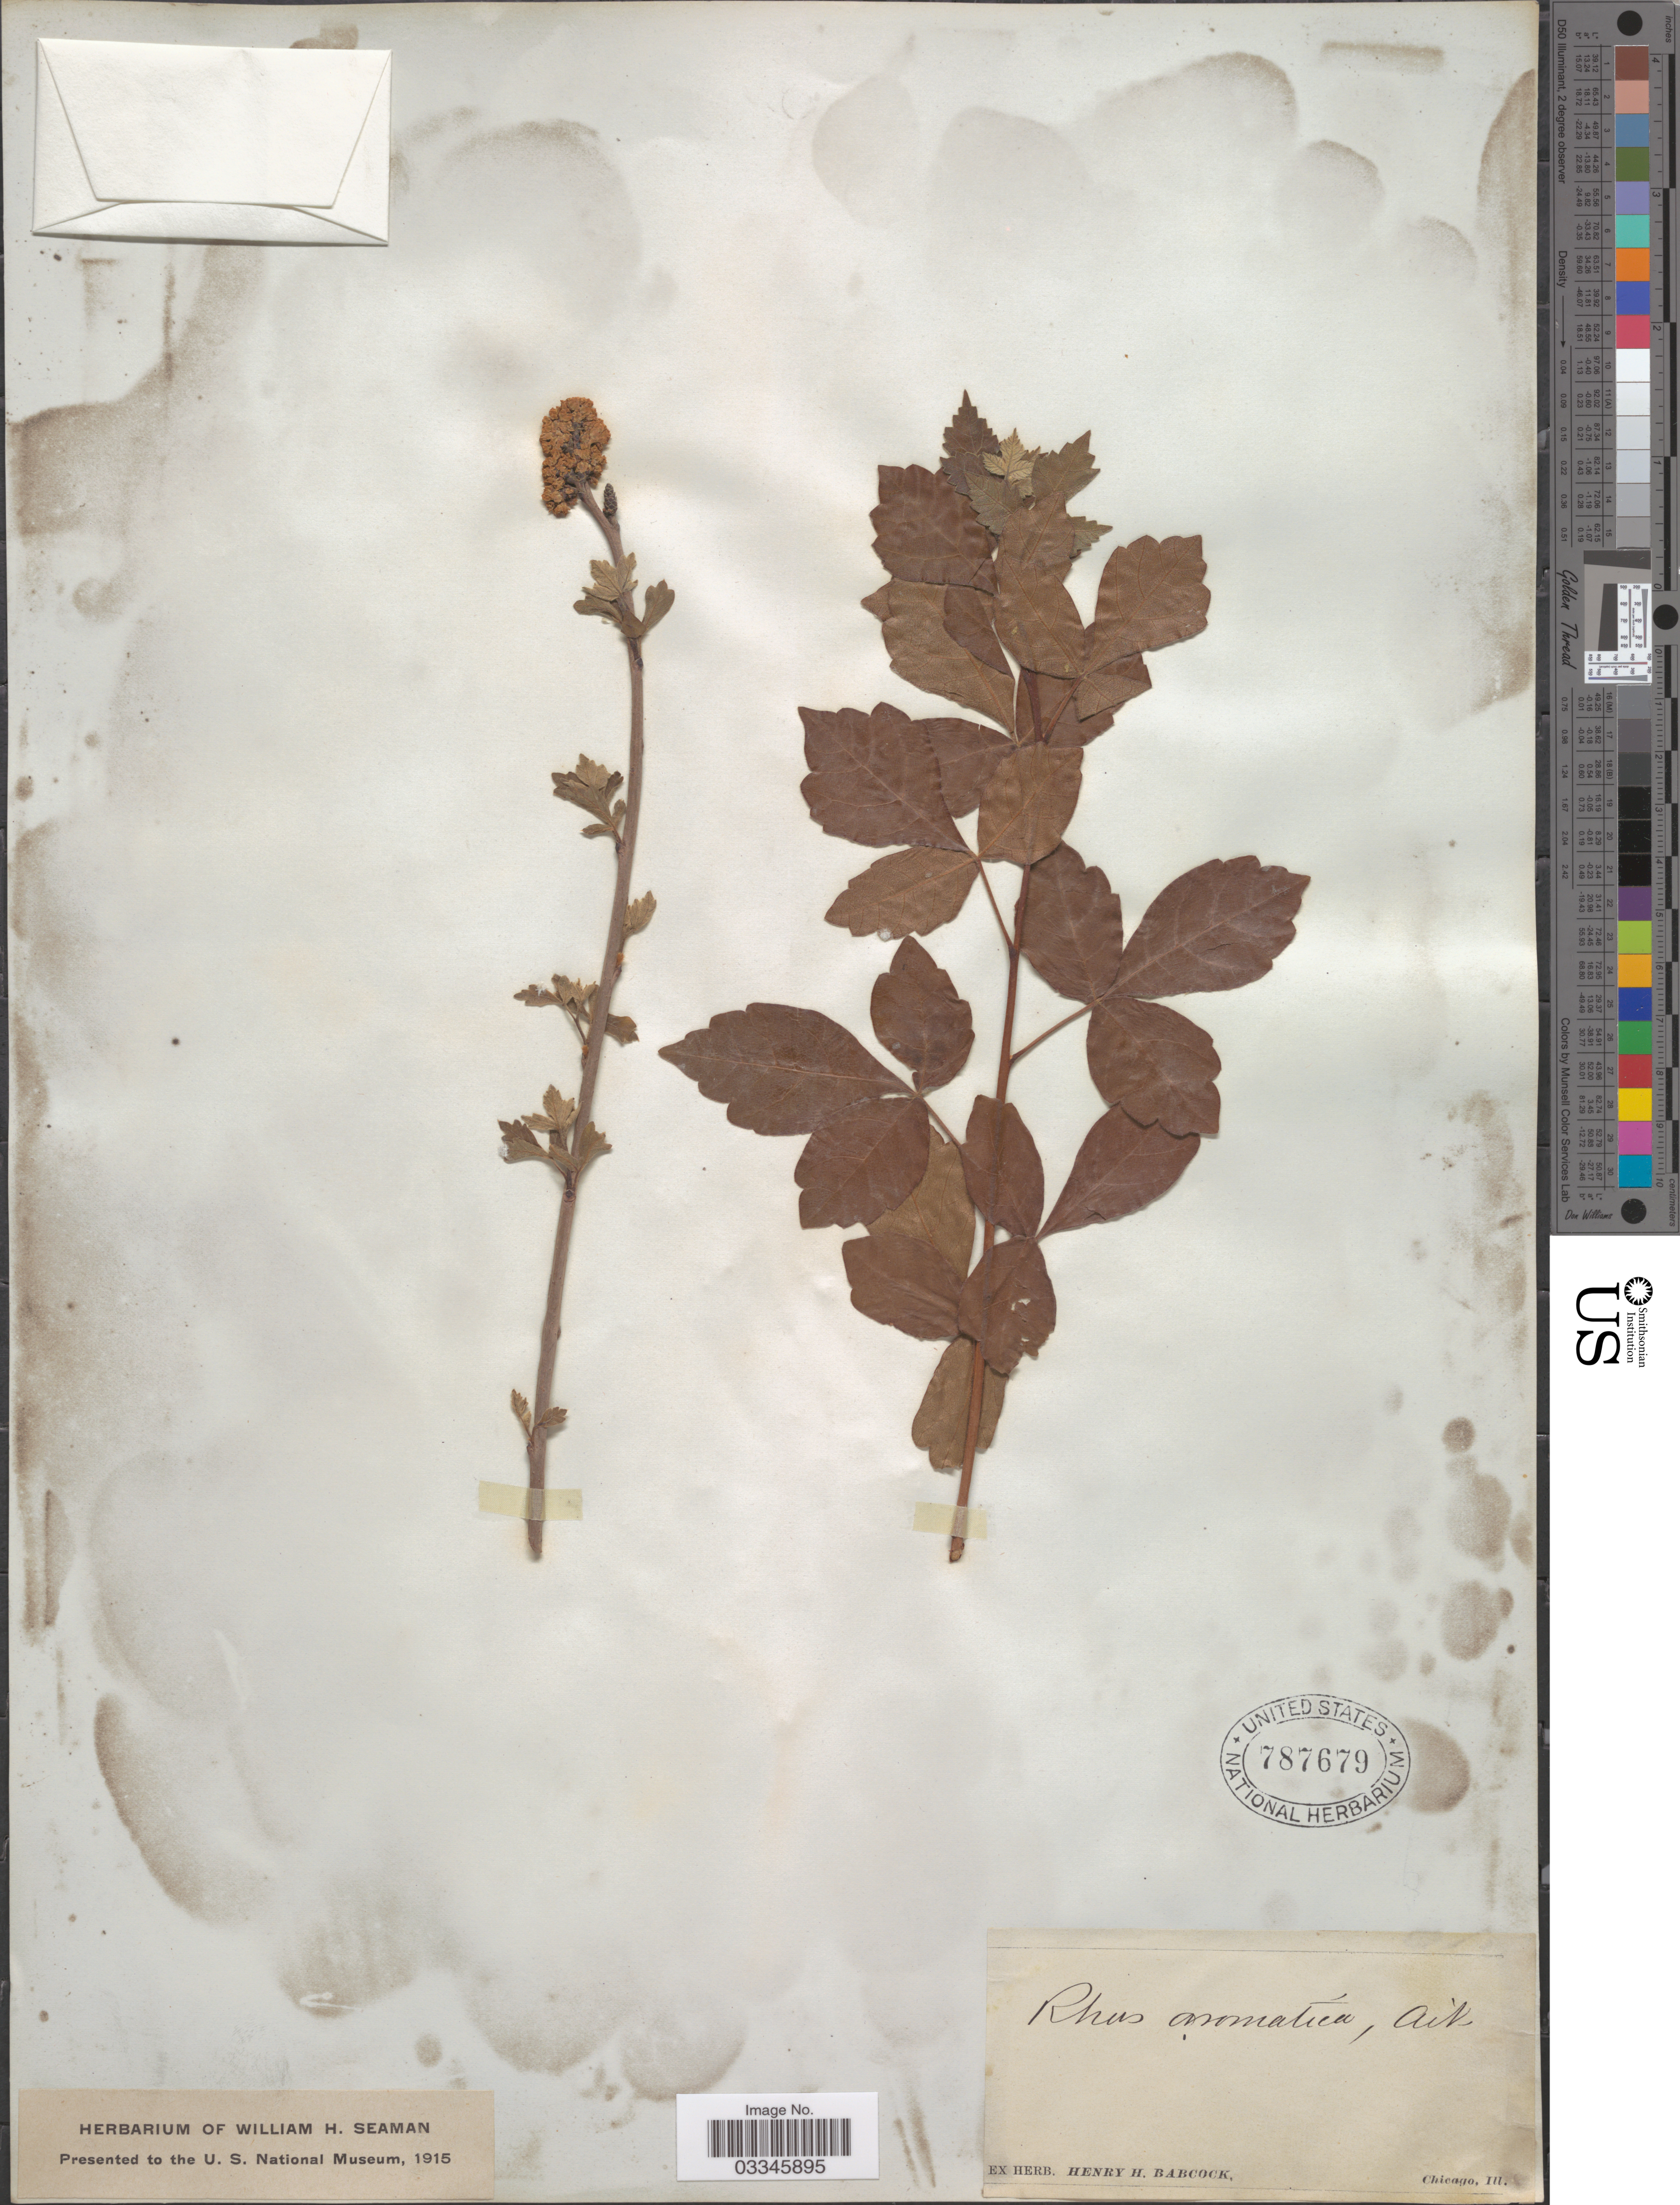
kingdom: Plantae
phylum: Tracheophyta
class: Magnoliopsida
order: Sapindales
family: Anacardiaceae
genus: Rhus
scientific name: Rhus crenata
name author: Thunb.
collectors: ex herb. H. H. Babcock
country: United States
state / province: Illinois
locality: Chicago.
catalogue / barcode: US 787679